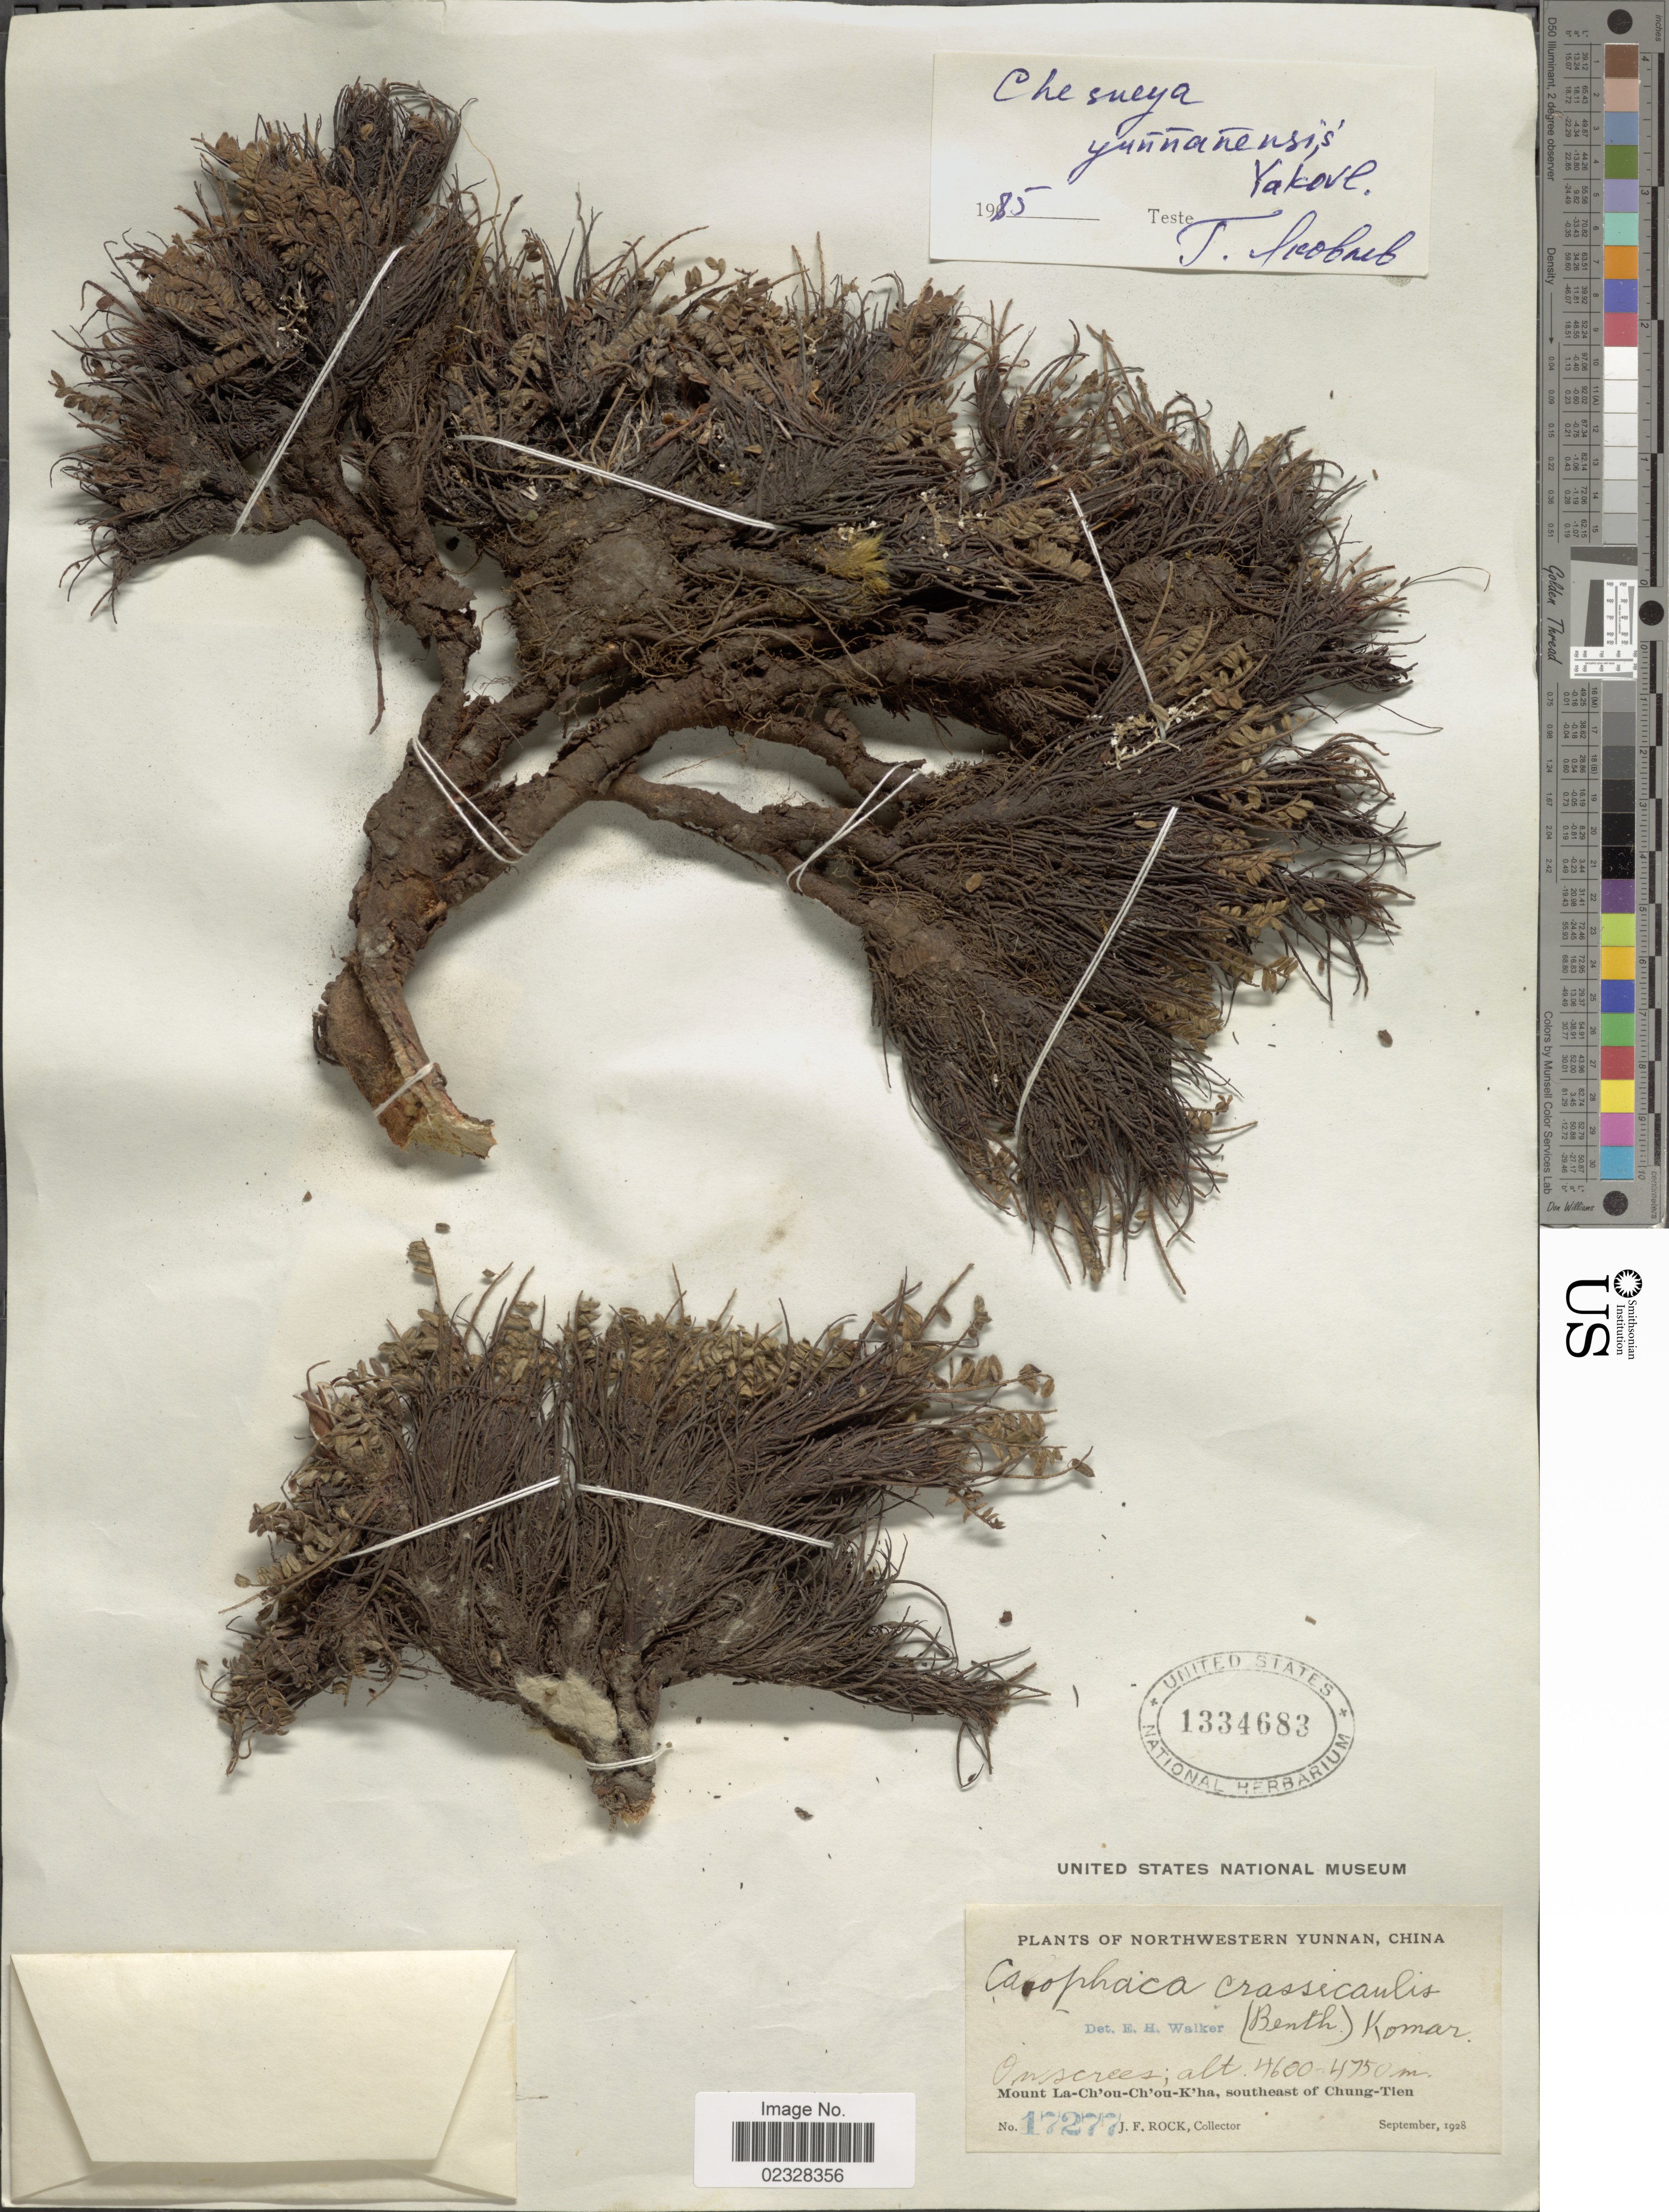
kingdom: Plantae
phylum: Tracheophyta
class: Magnoliopsida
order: Fabales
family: Fabaceae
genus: Chesneya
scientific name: Chesneya yunnanensis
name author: Zi G. Qian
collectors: J. Rock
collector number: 17277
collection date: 1928-09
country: China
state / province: Yunnan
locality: Northwestern Yunnan, On screes, Mount La-Ch'ou-Ch'ou-K'ha, southeast of Chung-Tien.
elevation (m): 4600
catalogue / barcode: US 1334683